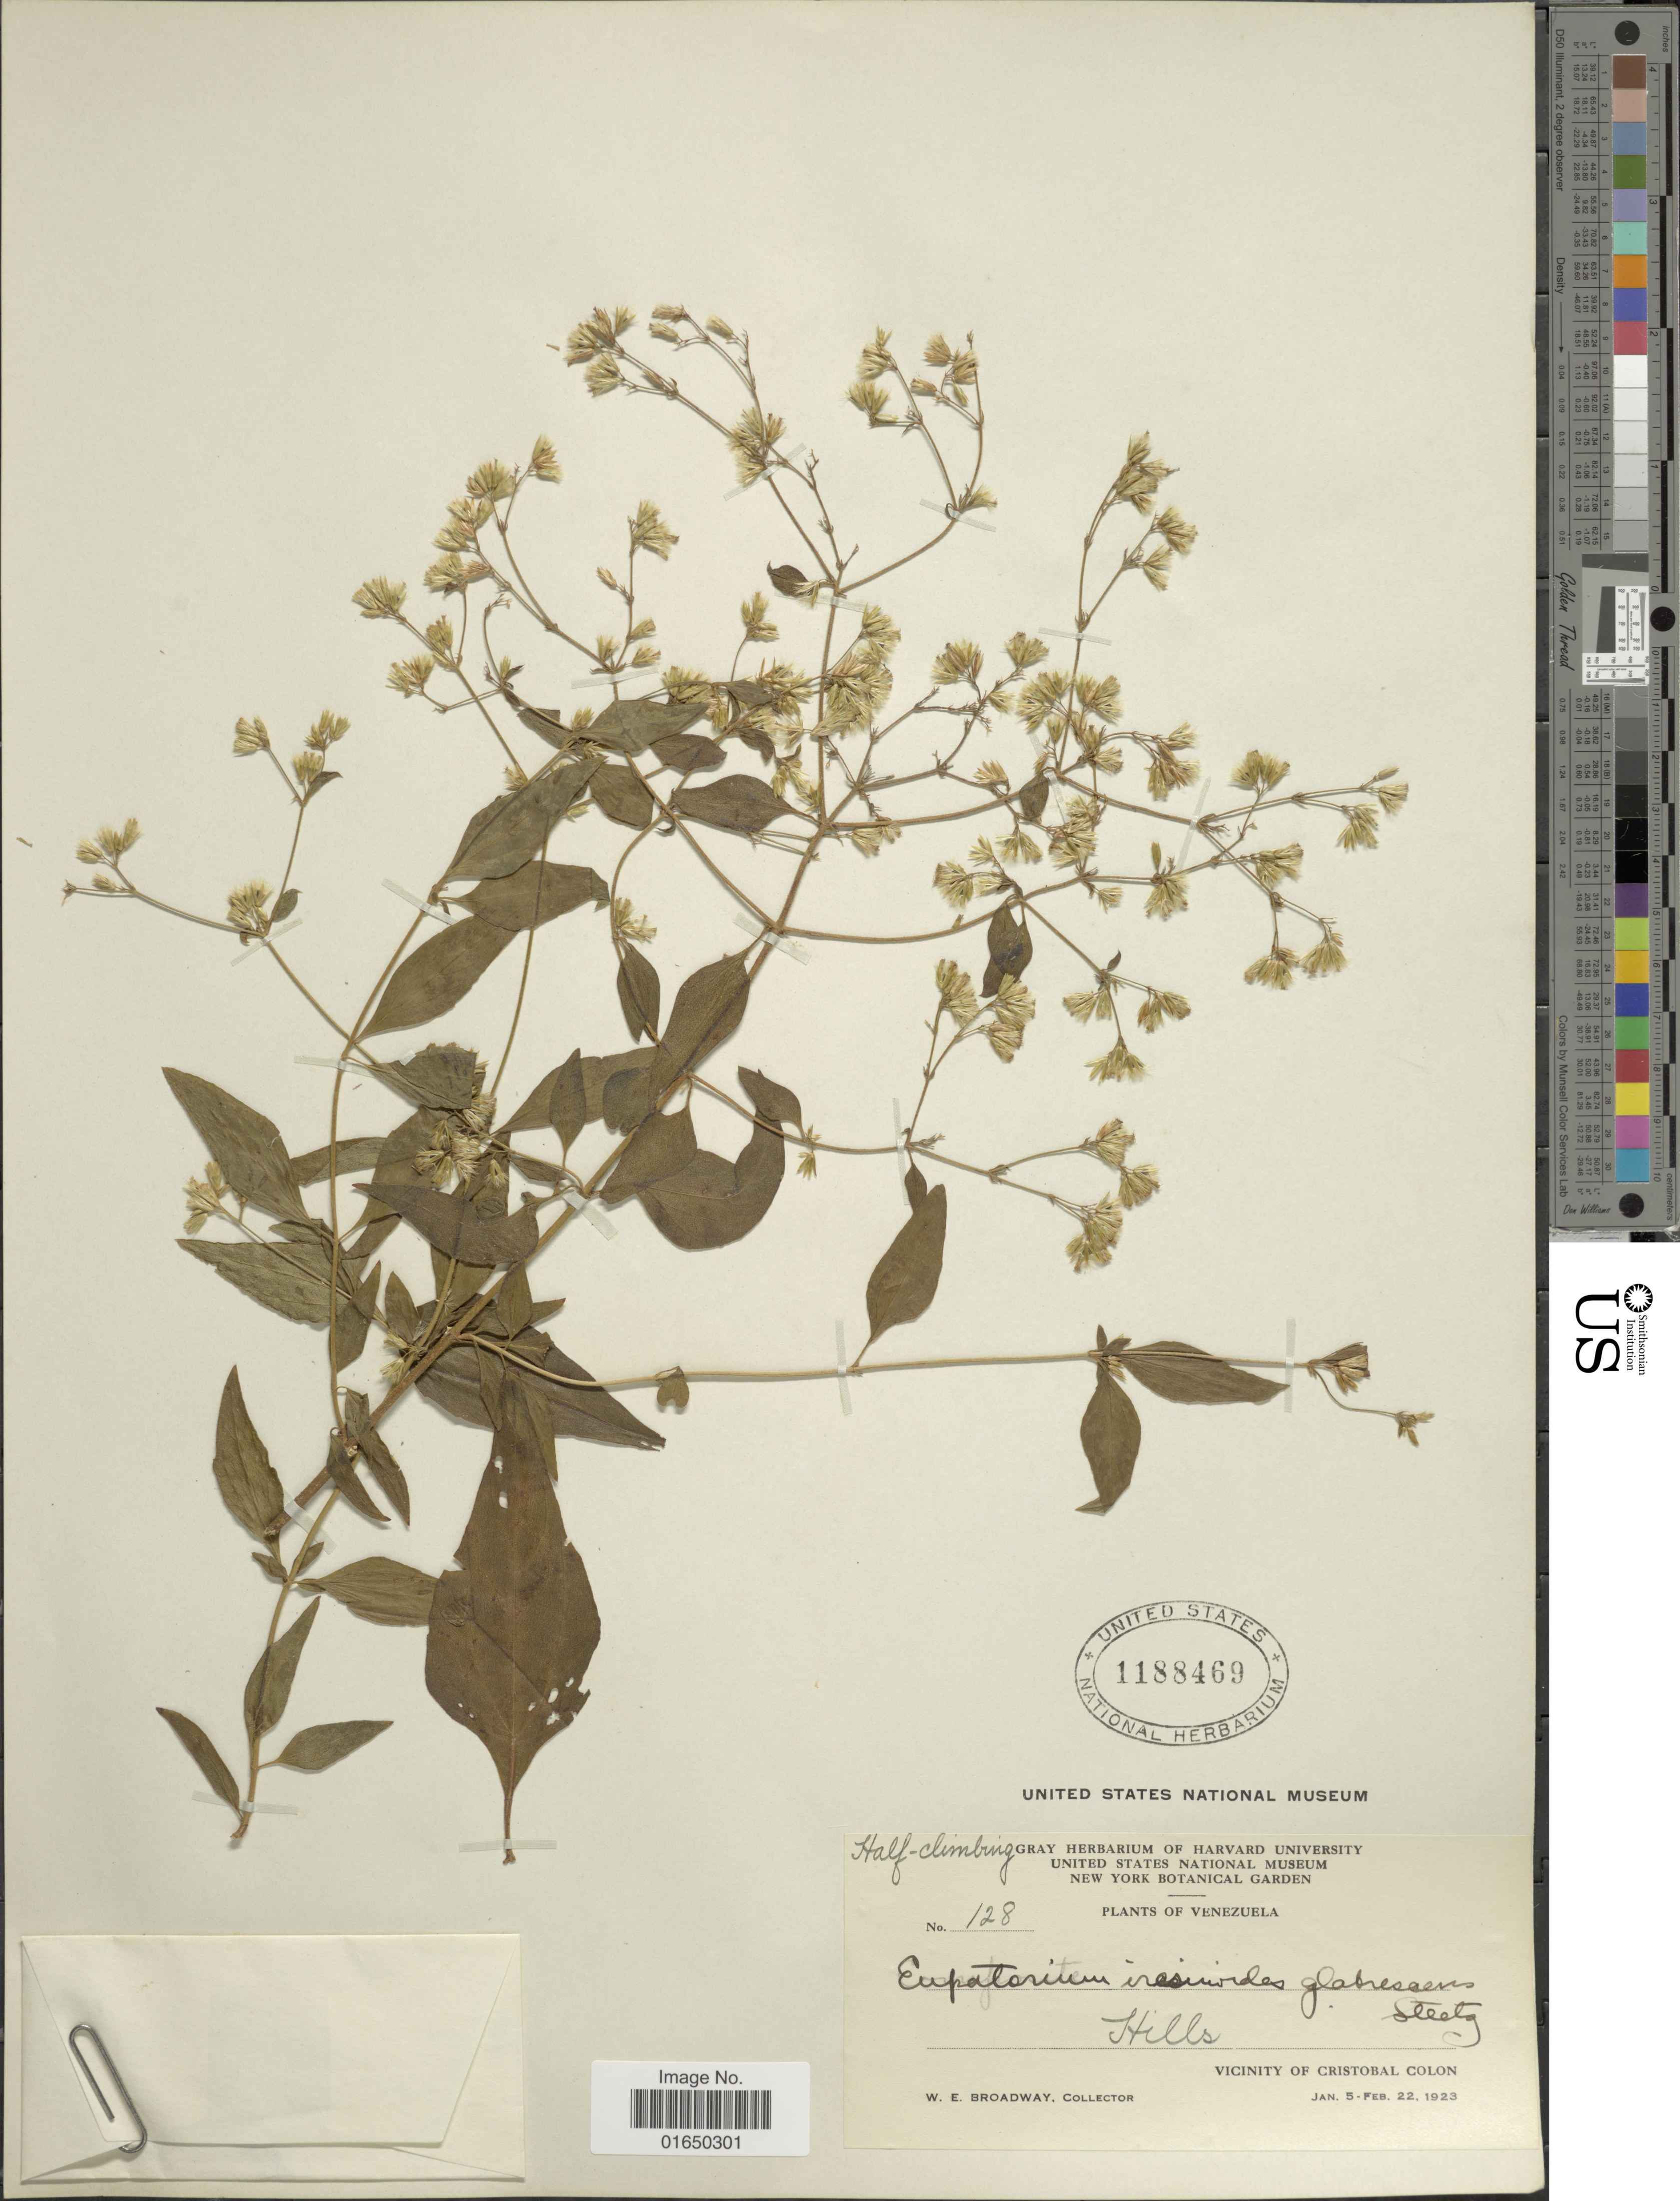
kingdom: Plantae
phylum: Tracheophyta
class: Magnoliopsida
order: Asterales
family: Asteraceae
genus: Condylidium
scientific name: Condylidium iresinoides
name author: (Kunth) R.M. King & H. Rob.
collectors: W. E. Broadway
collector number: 128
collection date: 1923-01-05/1923-02-22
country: Venezuela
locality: Hills, Vicinity of Cristobal Colon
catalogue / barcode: US 1188469